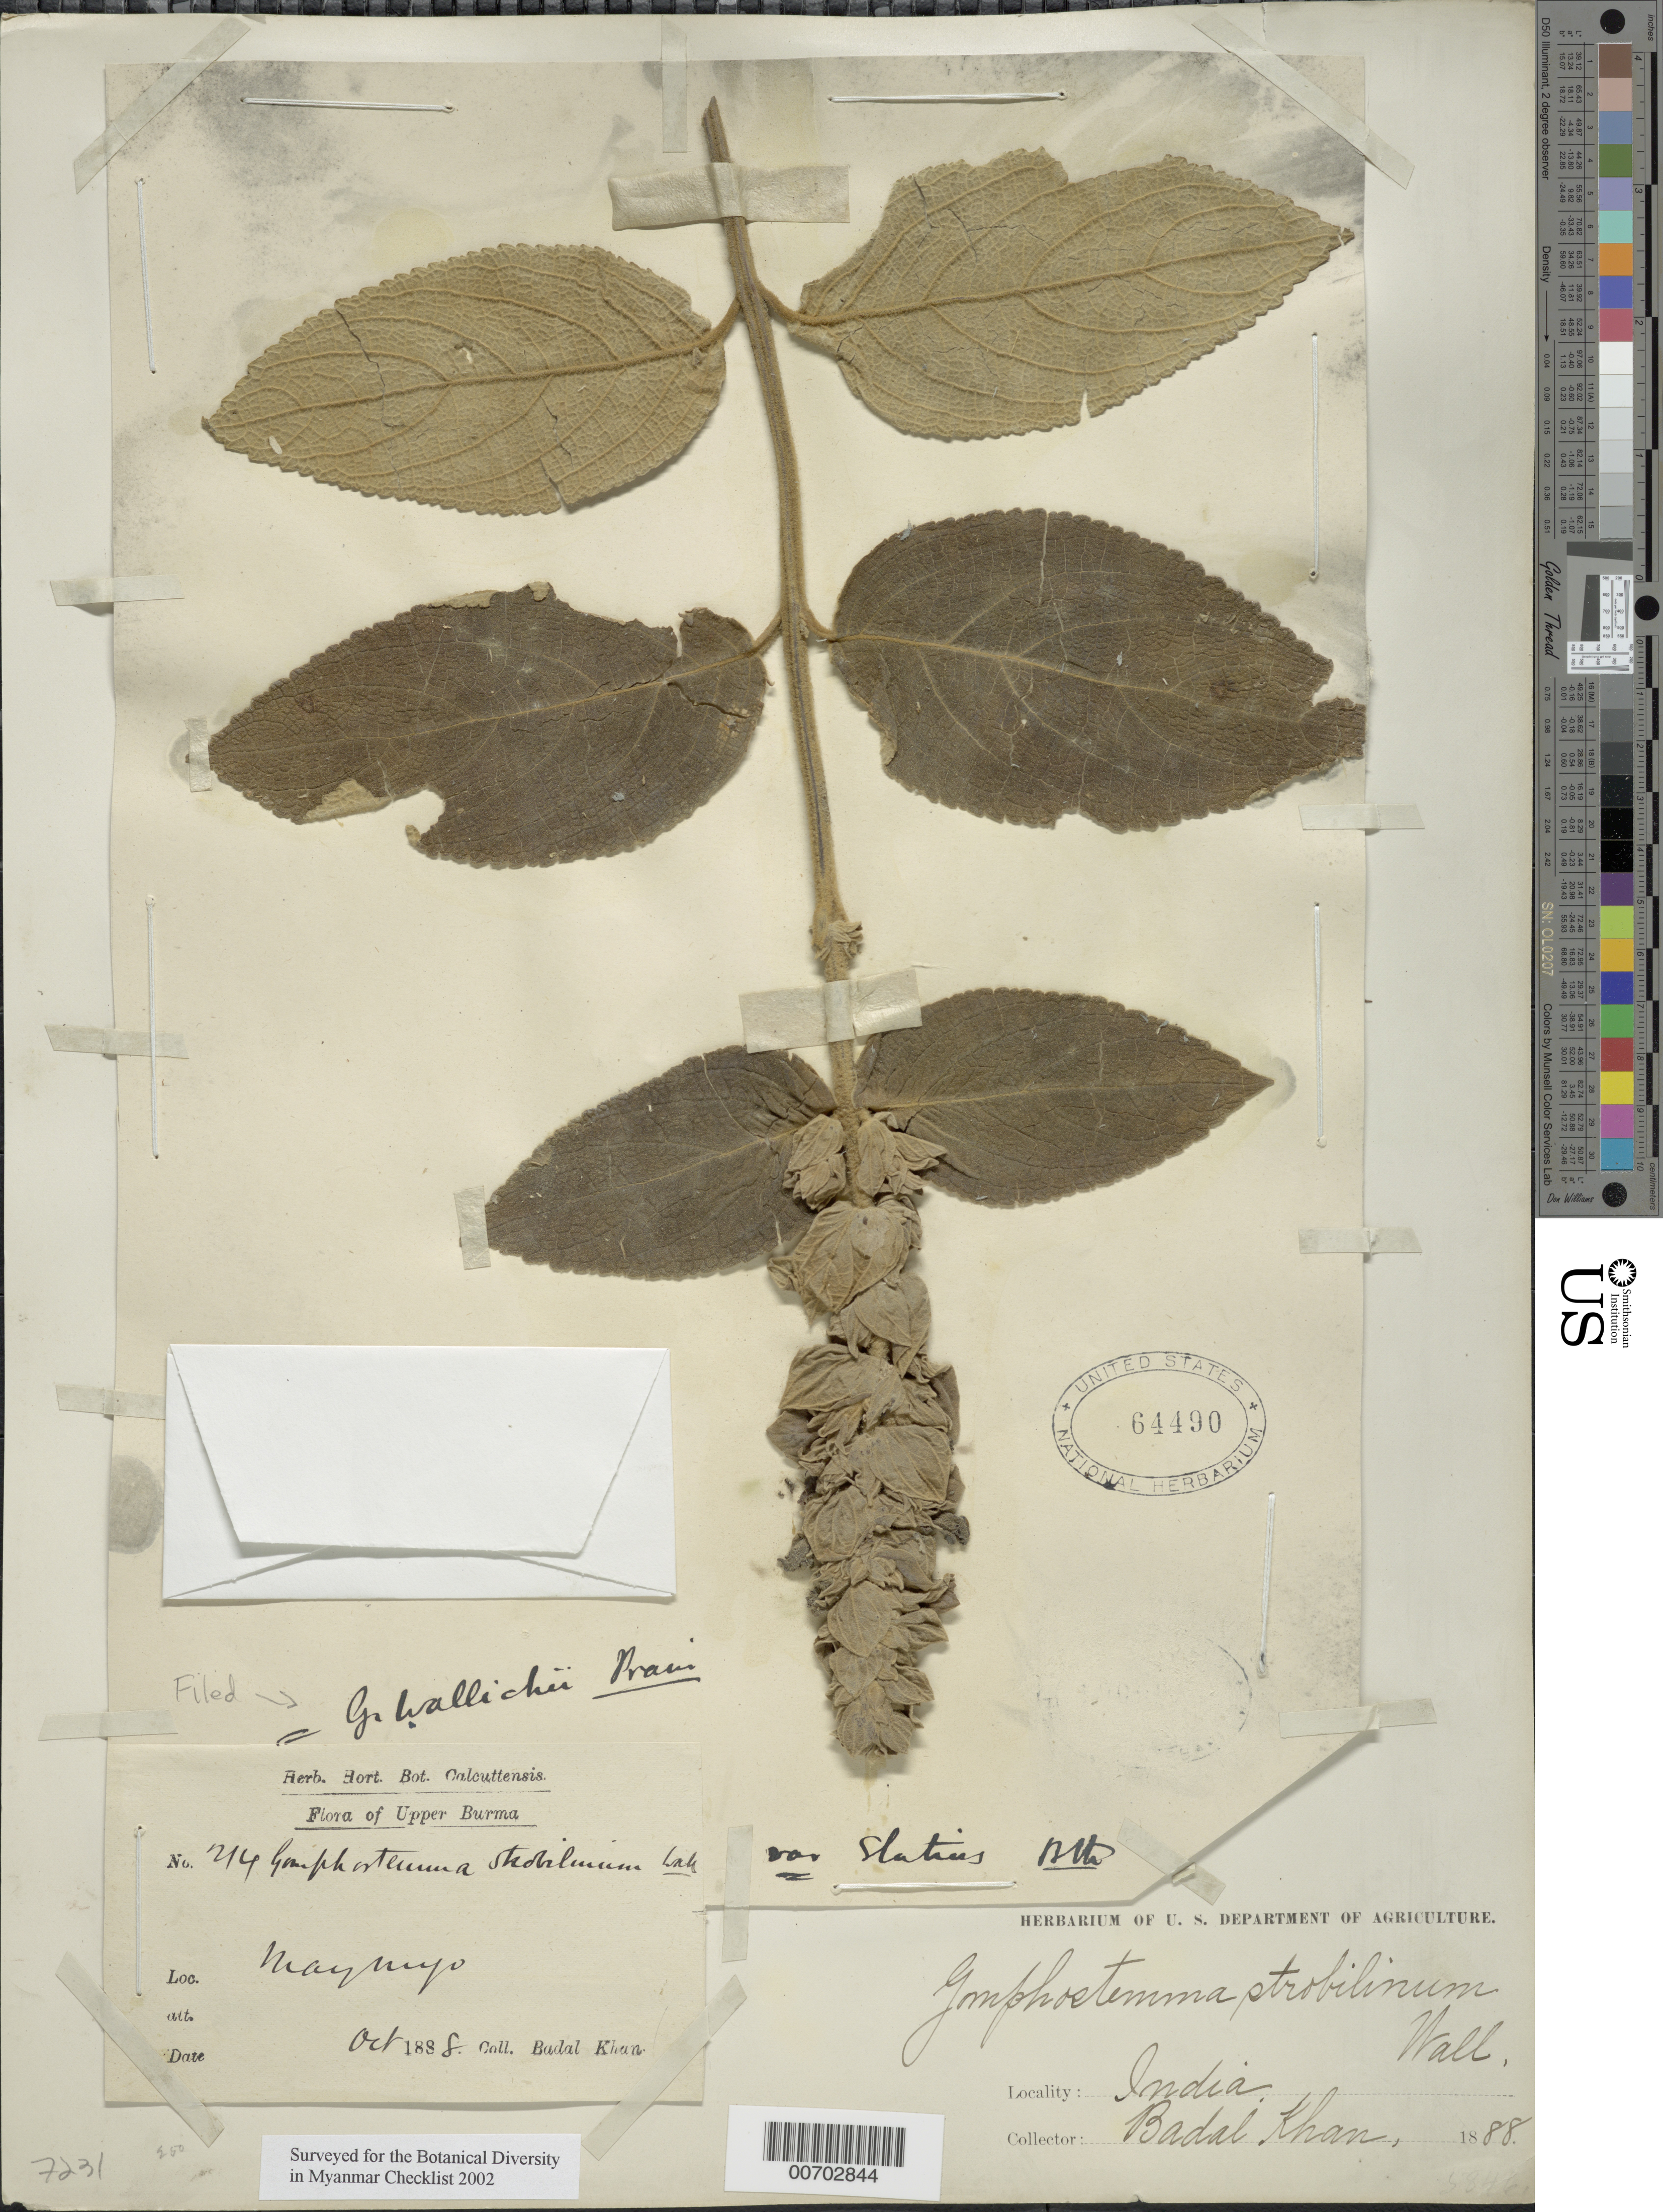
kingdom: Plantae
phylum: Tracheophyta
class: Magnoliopsida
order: Lamiales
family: Lamiaceae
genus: Gomphostemma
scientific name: Gomphostemma wallichii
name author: Prain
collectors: B. Khan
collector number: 214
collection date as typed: Oct 1888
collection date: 1888-10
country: Myanmar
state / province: Mandalay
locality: Maymyo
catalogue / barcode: US 64490